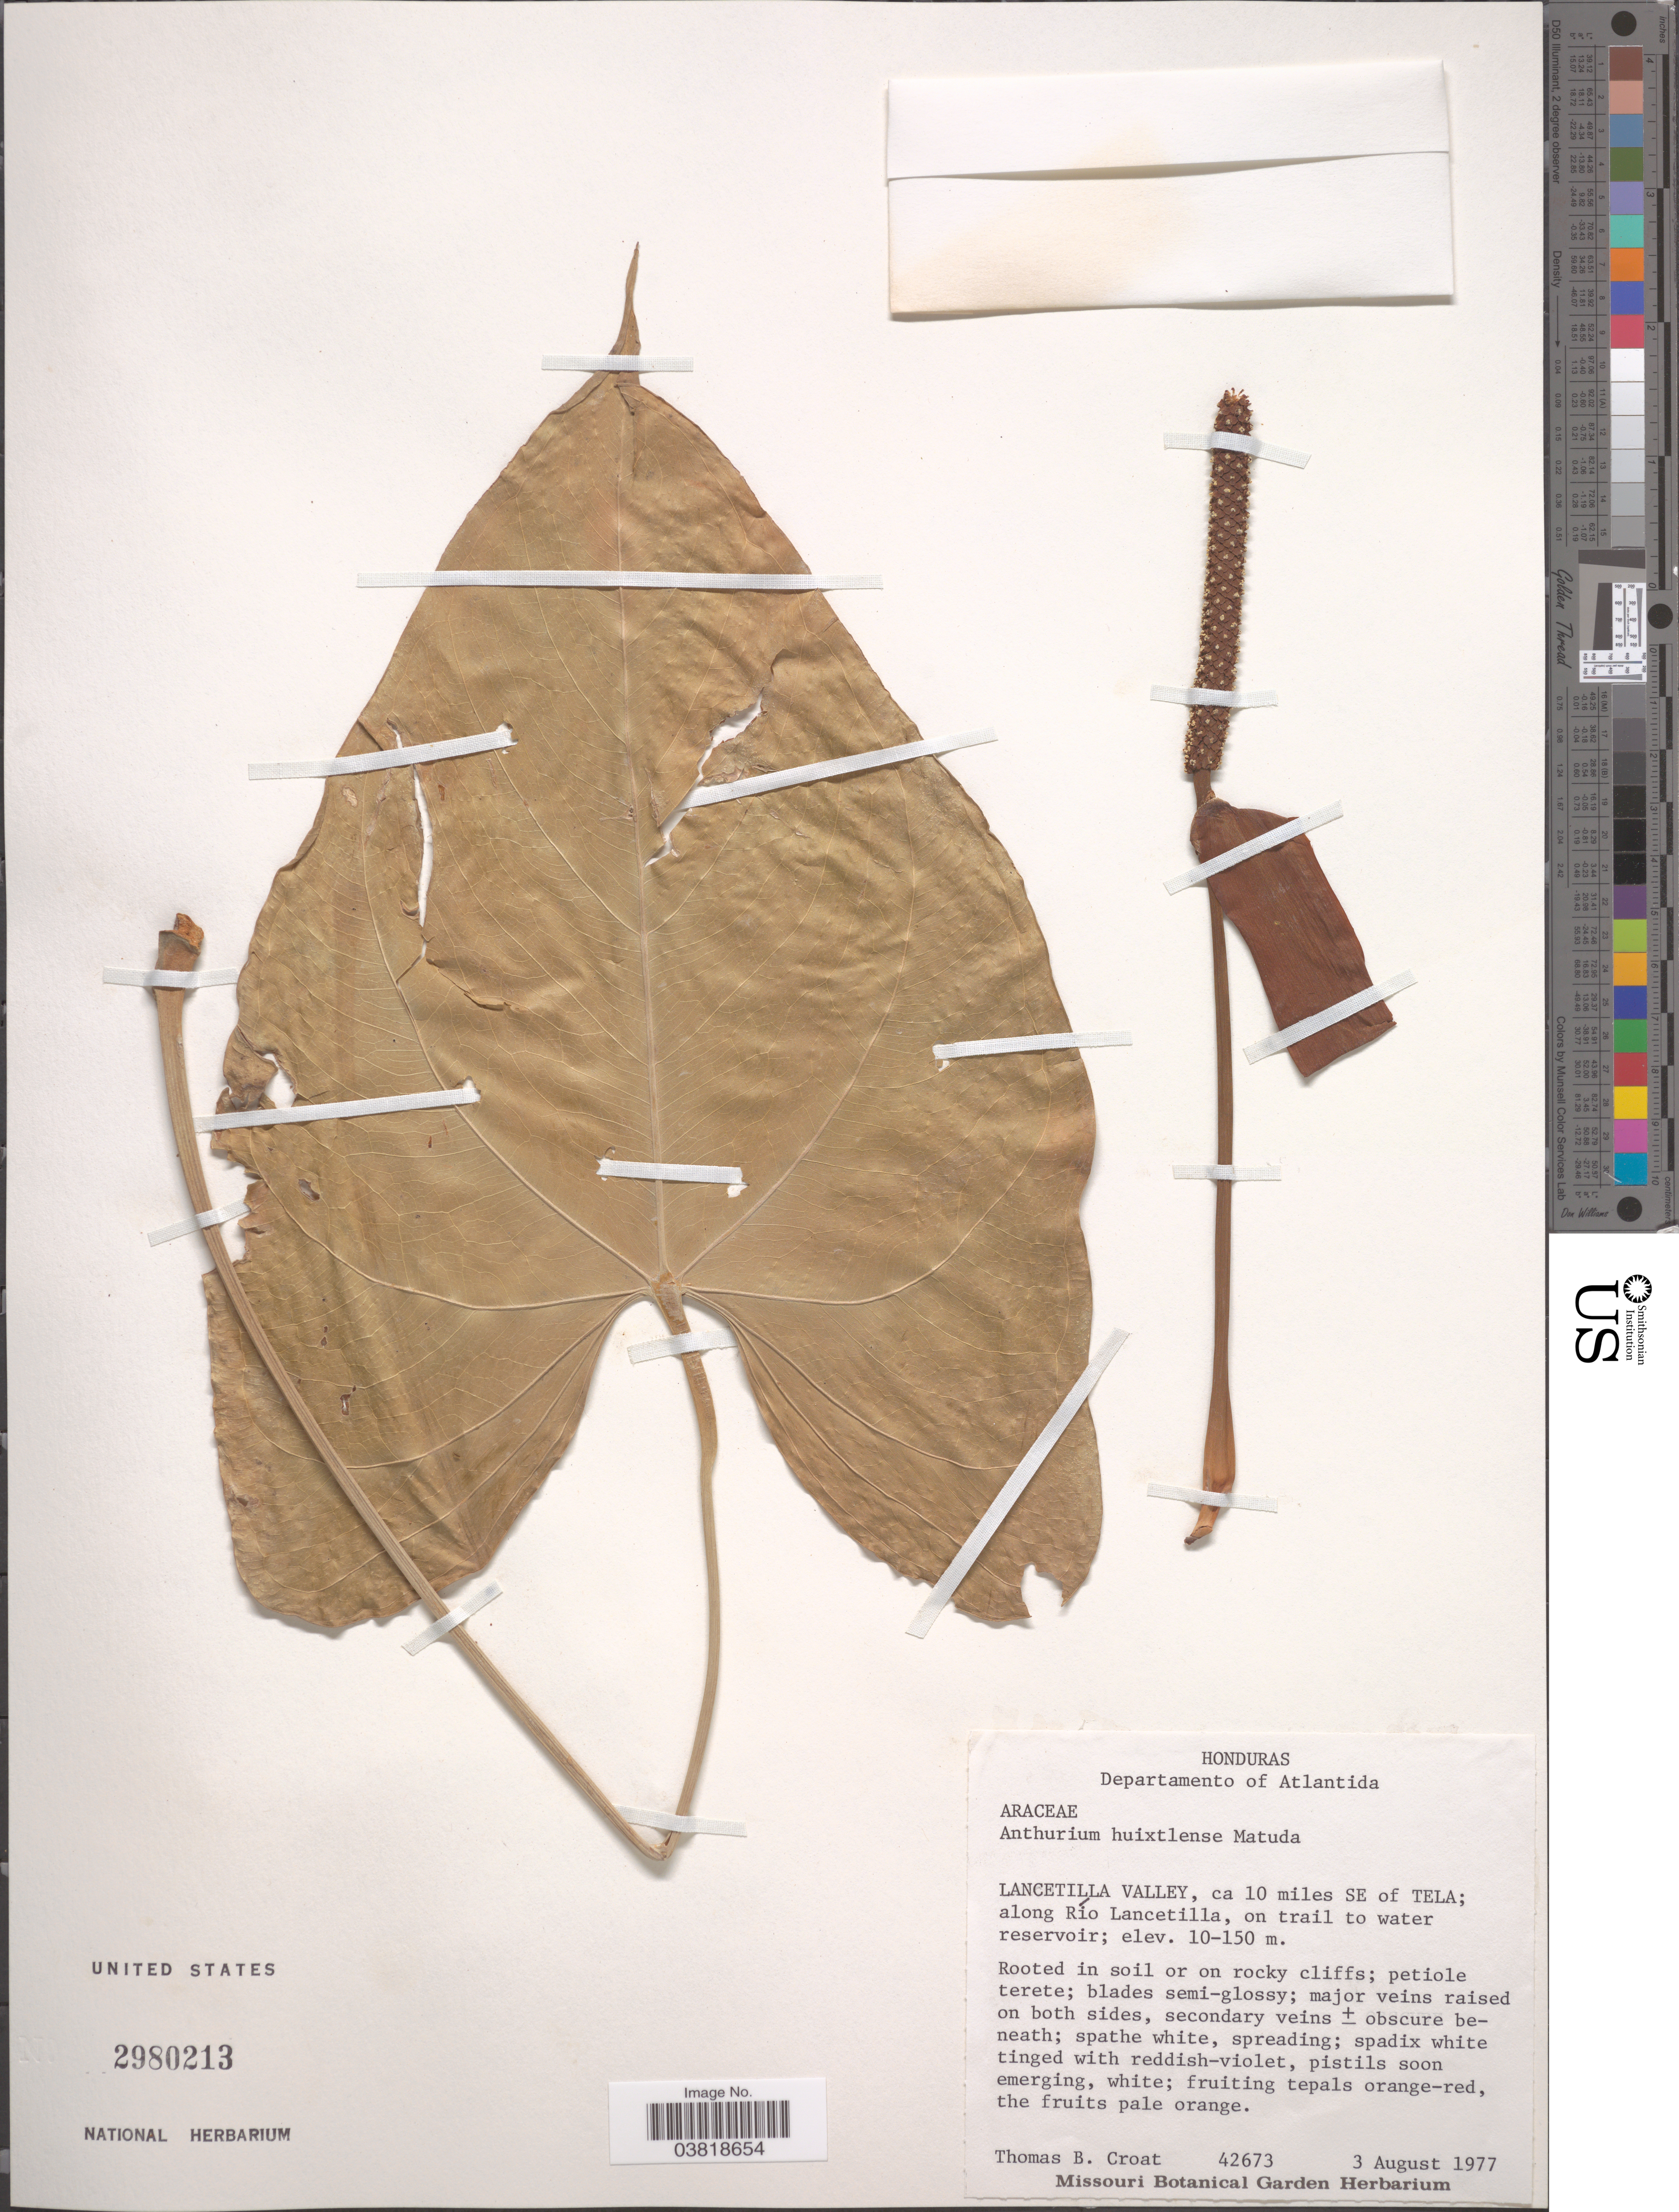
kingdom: Plantae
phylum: Tracheophyta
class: Liliopsida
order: Alismatales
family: Araceae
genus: Anthurium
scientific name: Anthurium huixtlense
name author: Matuda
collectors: T. B. Croat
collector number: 42673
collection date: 1977-08-03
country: Honduras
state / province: Atlantida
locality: Departamento of Atlantida. Lancetilla Valley, ca 10 miles SE of Tela; along Río Lancetilla, on trail to water reservoir.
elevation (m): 10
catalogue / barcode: US 2980213